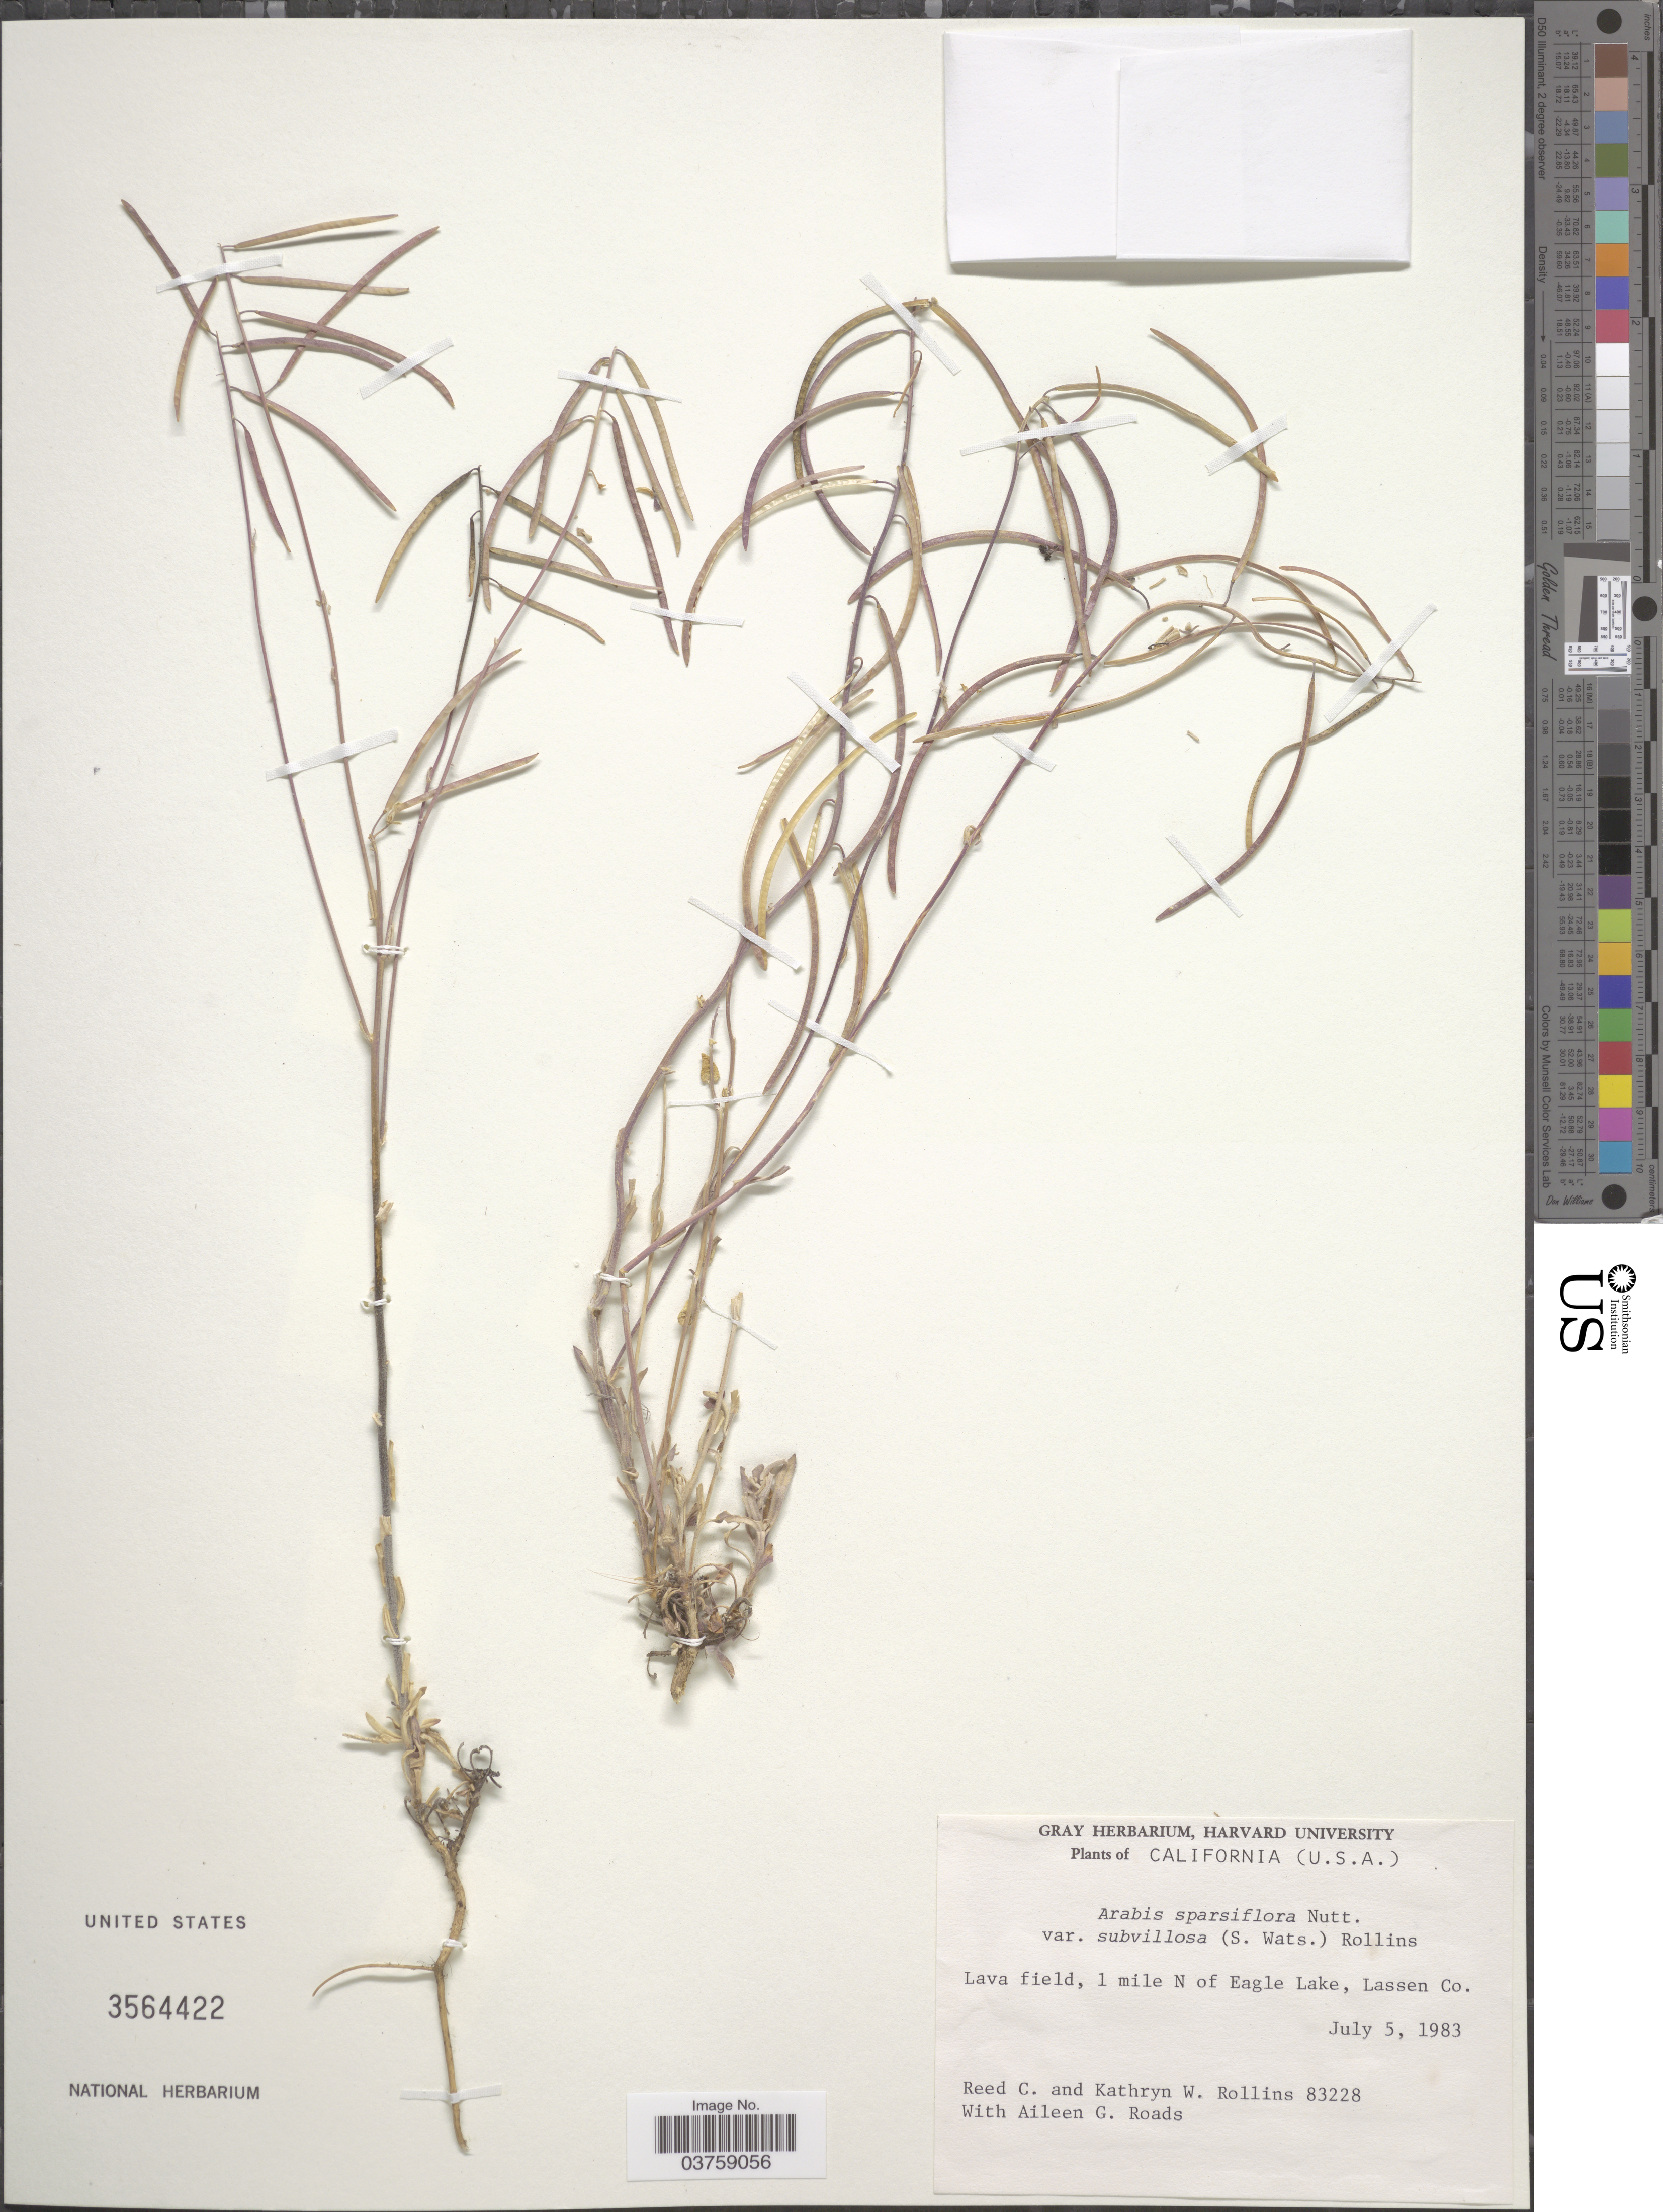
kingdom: Plantae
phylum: Tracheophyta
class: Magnoliopsida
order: Brassicales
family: Brassicaceae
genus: Arabis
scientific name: Arabis sparsiflora var. subvillosa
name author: (S. Watson) Rollins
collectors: R. C. Rollins, K. W. Rollins & A. Roads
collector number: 83228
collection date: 1983-07-05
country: United States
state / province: California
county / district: Lassen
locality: Lava field, 1 mile N of Eagle Lake, Lassen Co.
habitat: lava field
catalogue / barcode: US 3564422